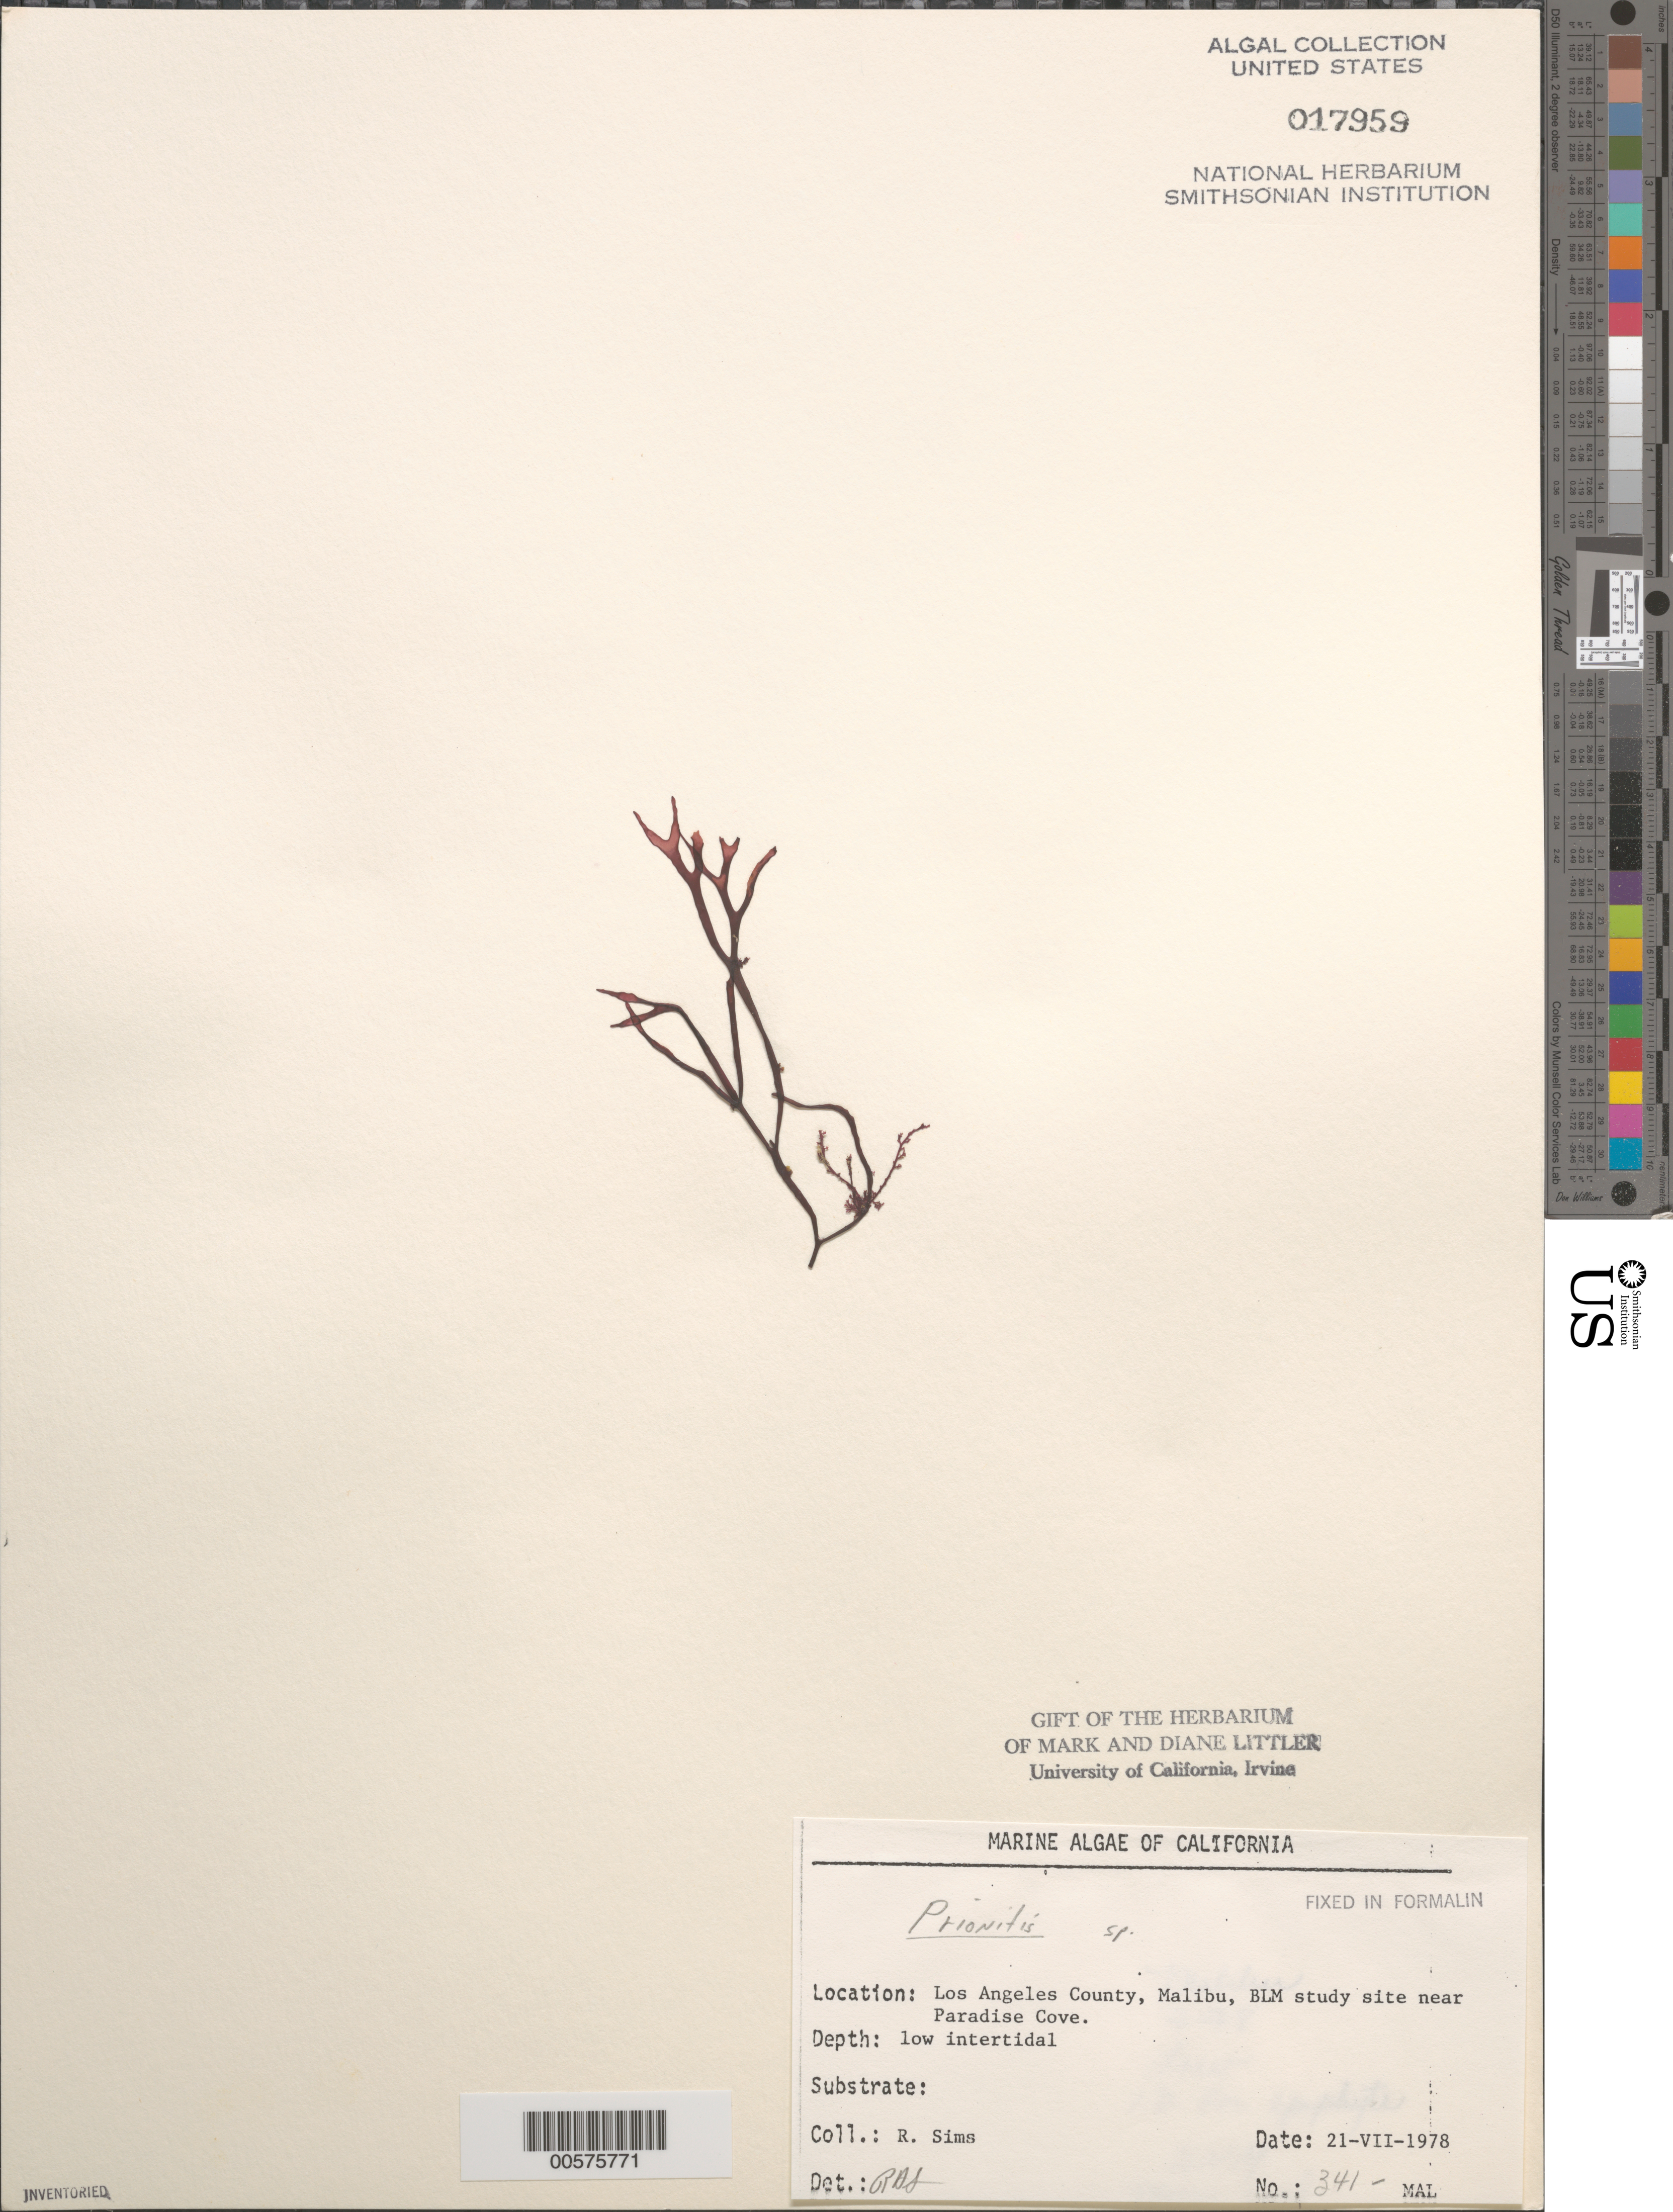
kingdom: Plantae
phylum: Rhodophyta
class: Florideophyceae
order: Cryptonemiales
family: Cryptonemiaceae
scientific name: Prionitis sp.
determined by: Sims, Robert H.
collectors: R. H. Sims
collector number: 341-MAL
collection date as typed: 21 Jul 1978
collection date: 1978-07-21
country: United States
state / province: California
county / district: Los Angeles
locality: Malibu, near Paradise Cove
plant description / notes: BLM-SOCALBIGHT Rocky Intertidal Survey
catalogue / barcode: US 17959